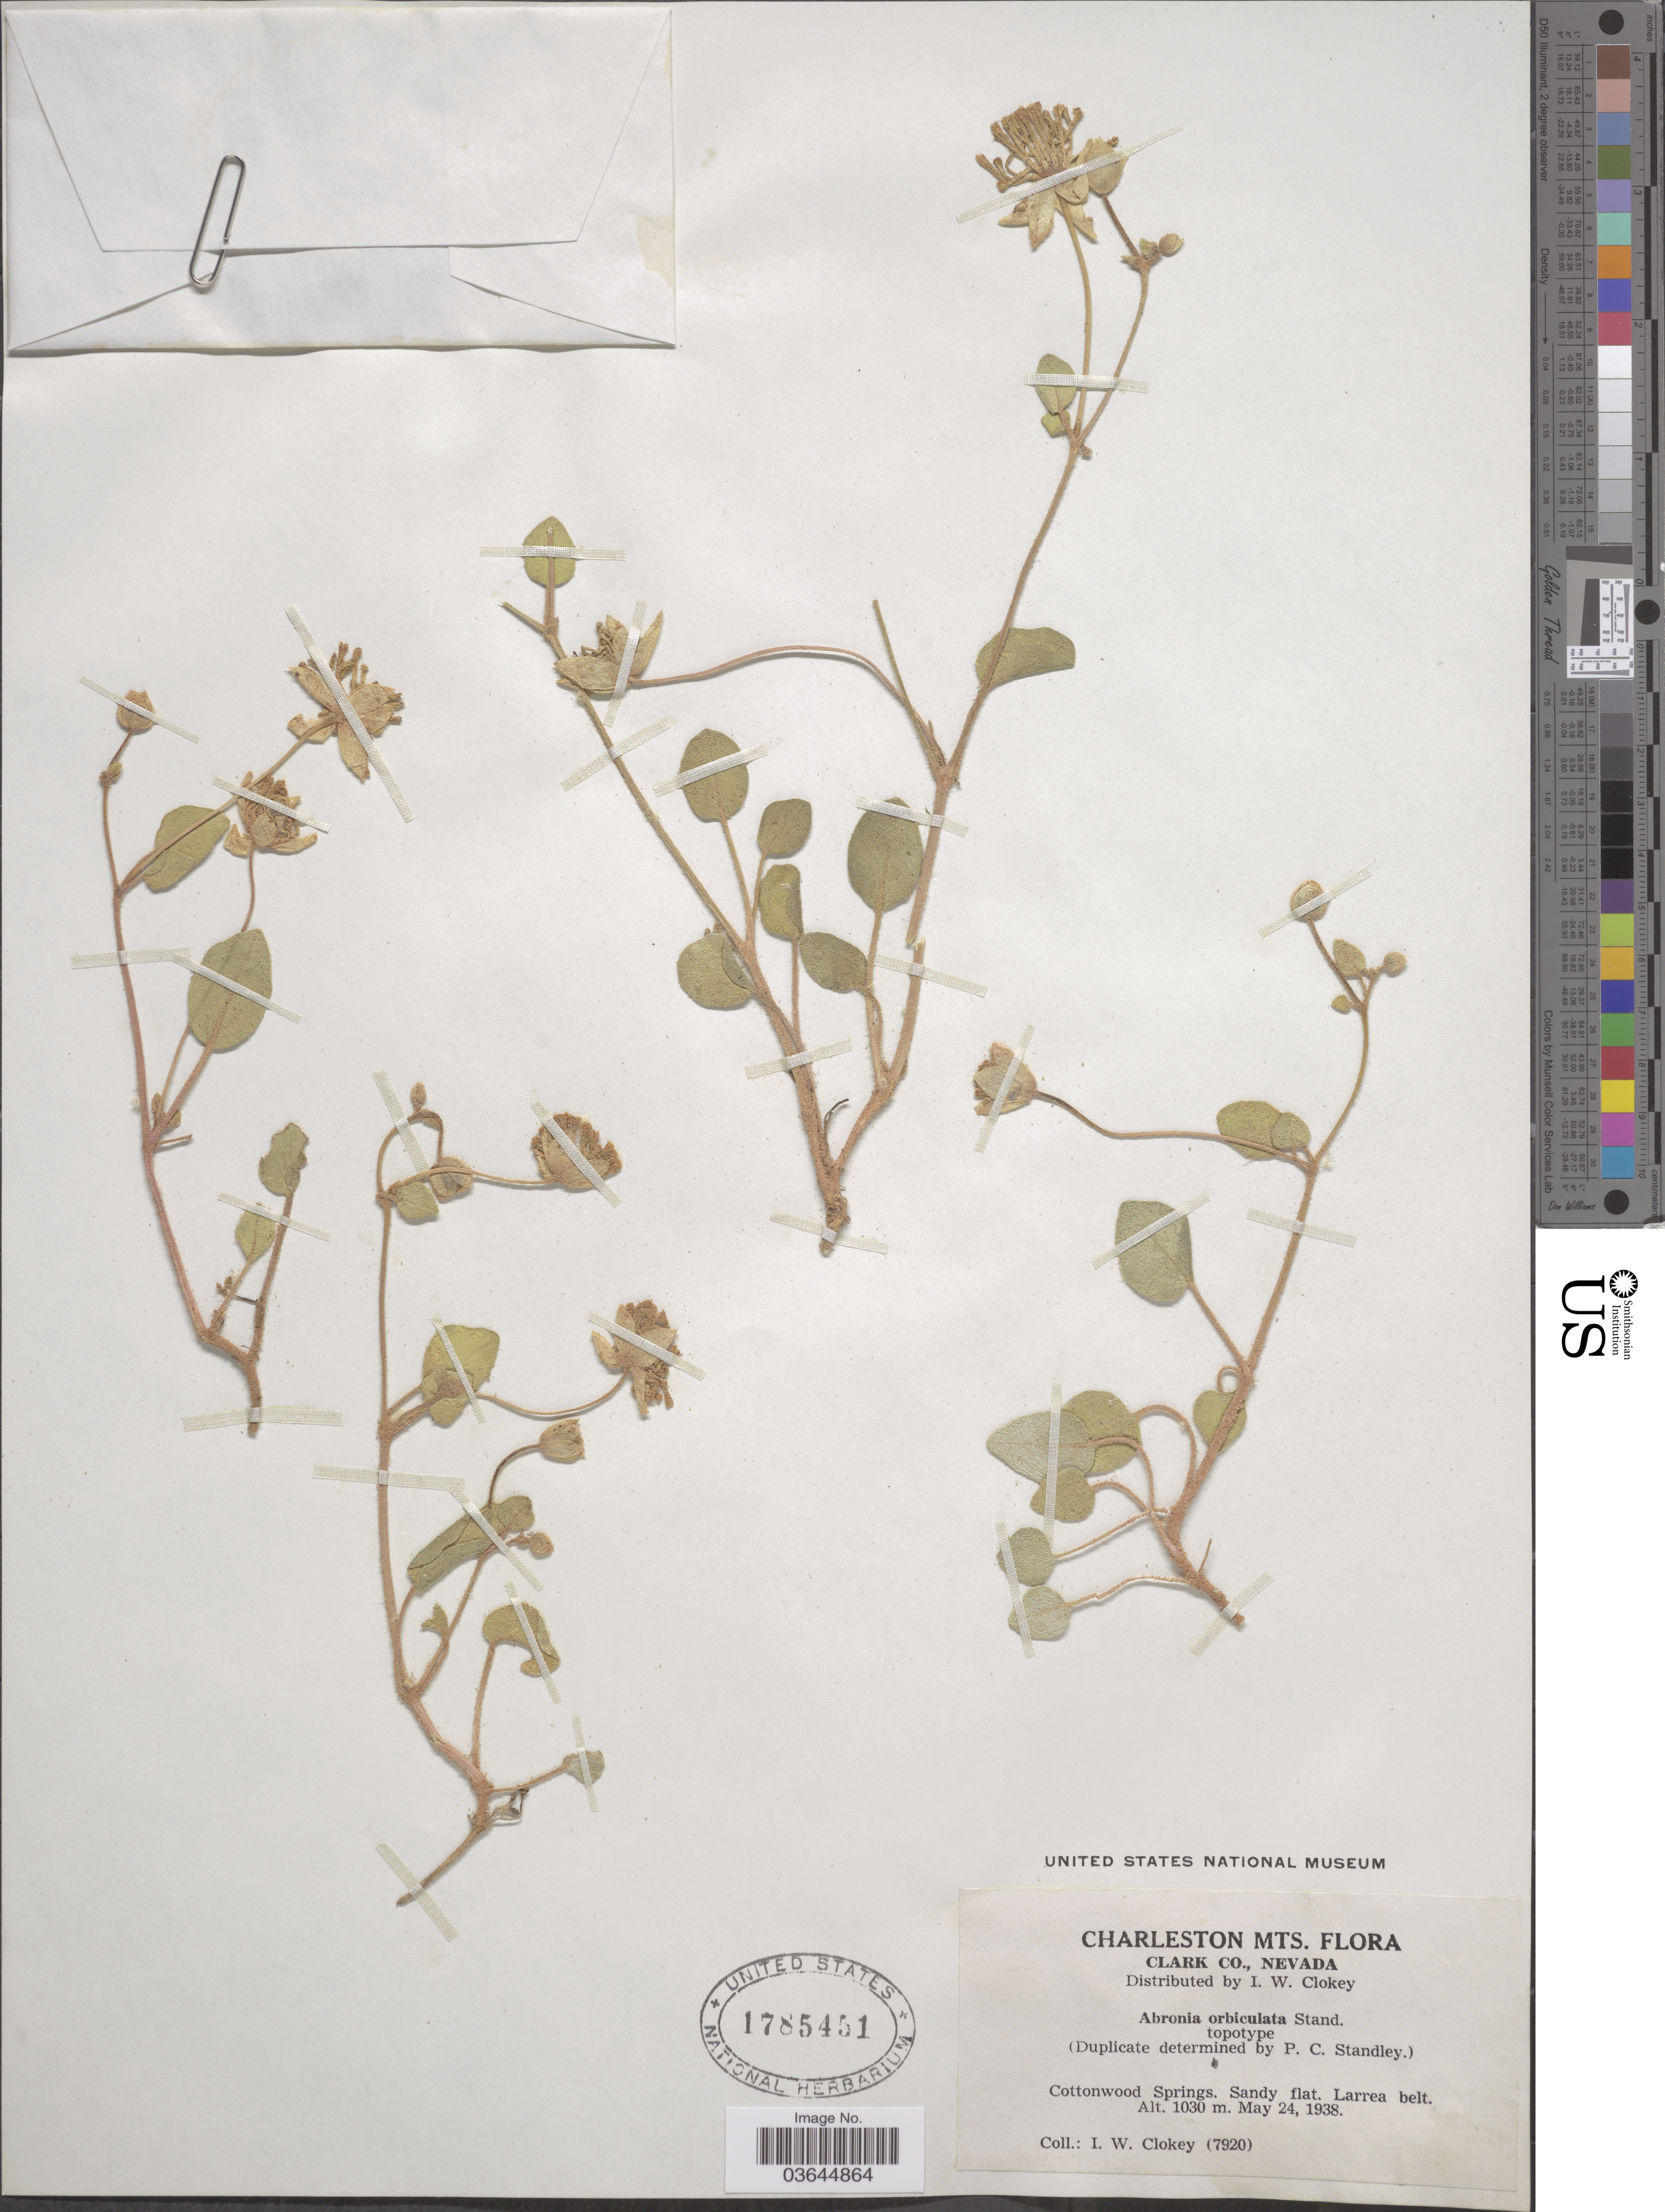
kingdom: Plantae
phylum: Tracheophyta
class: Magnoliopsida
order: Caryophyllales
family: Nyctaginaceae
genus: Abronia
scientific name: Abronia orbiculata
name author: Standl.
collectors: I. W. Clokey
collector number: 7920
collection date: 1938-05-24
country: United States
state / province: Nevada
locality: Charleston Mts. Clark Co. Cottonwood Springs. Sandy flat, Larrea belt.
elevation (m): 1030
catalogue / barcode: US 1785451